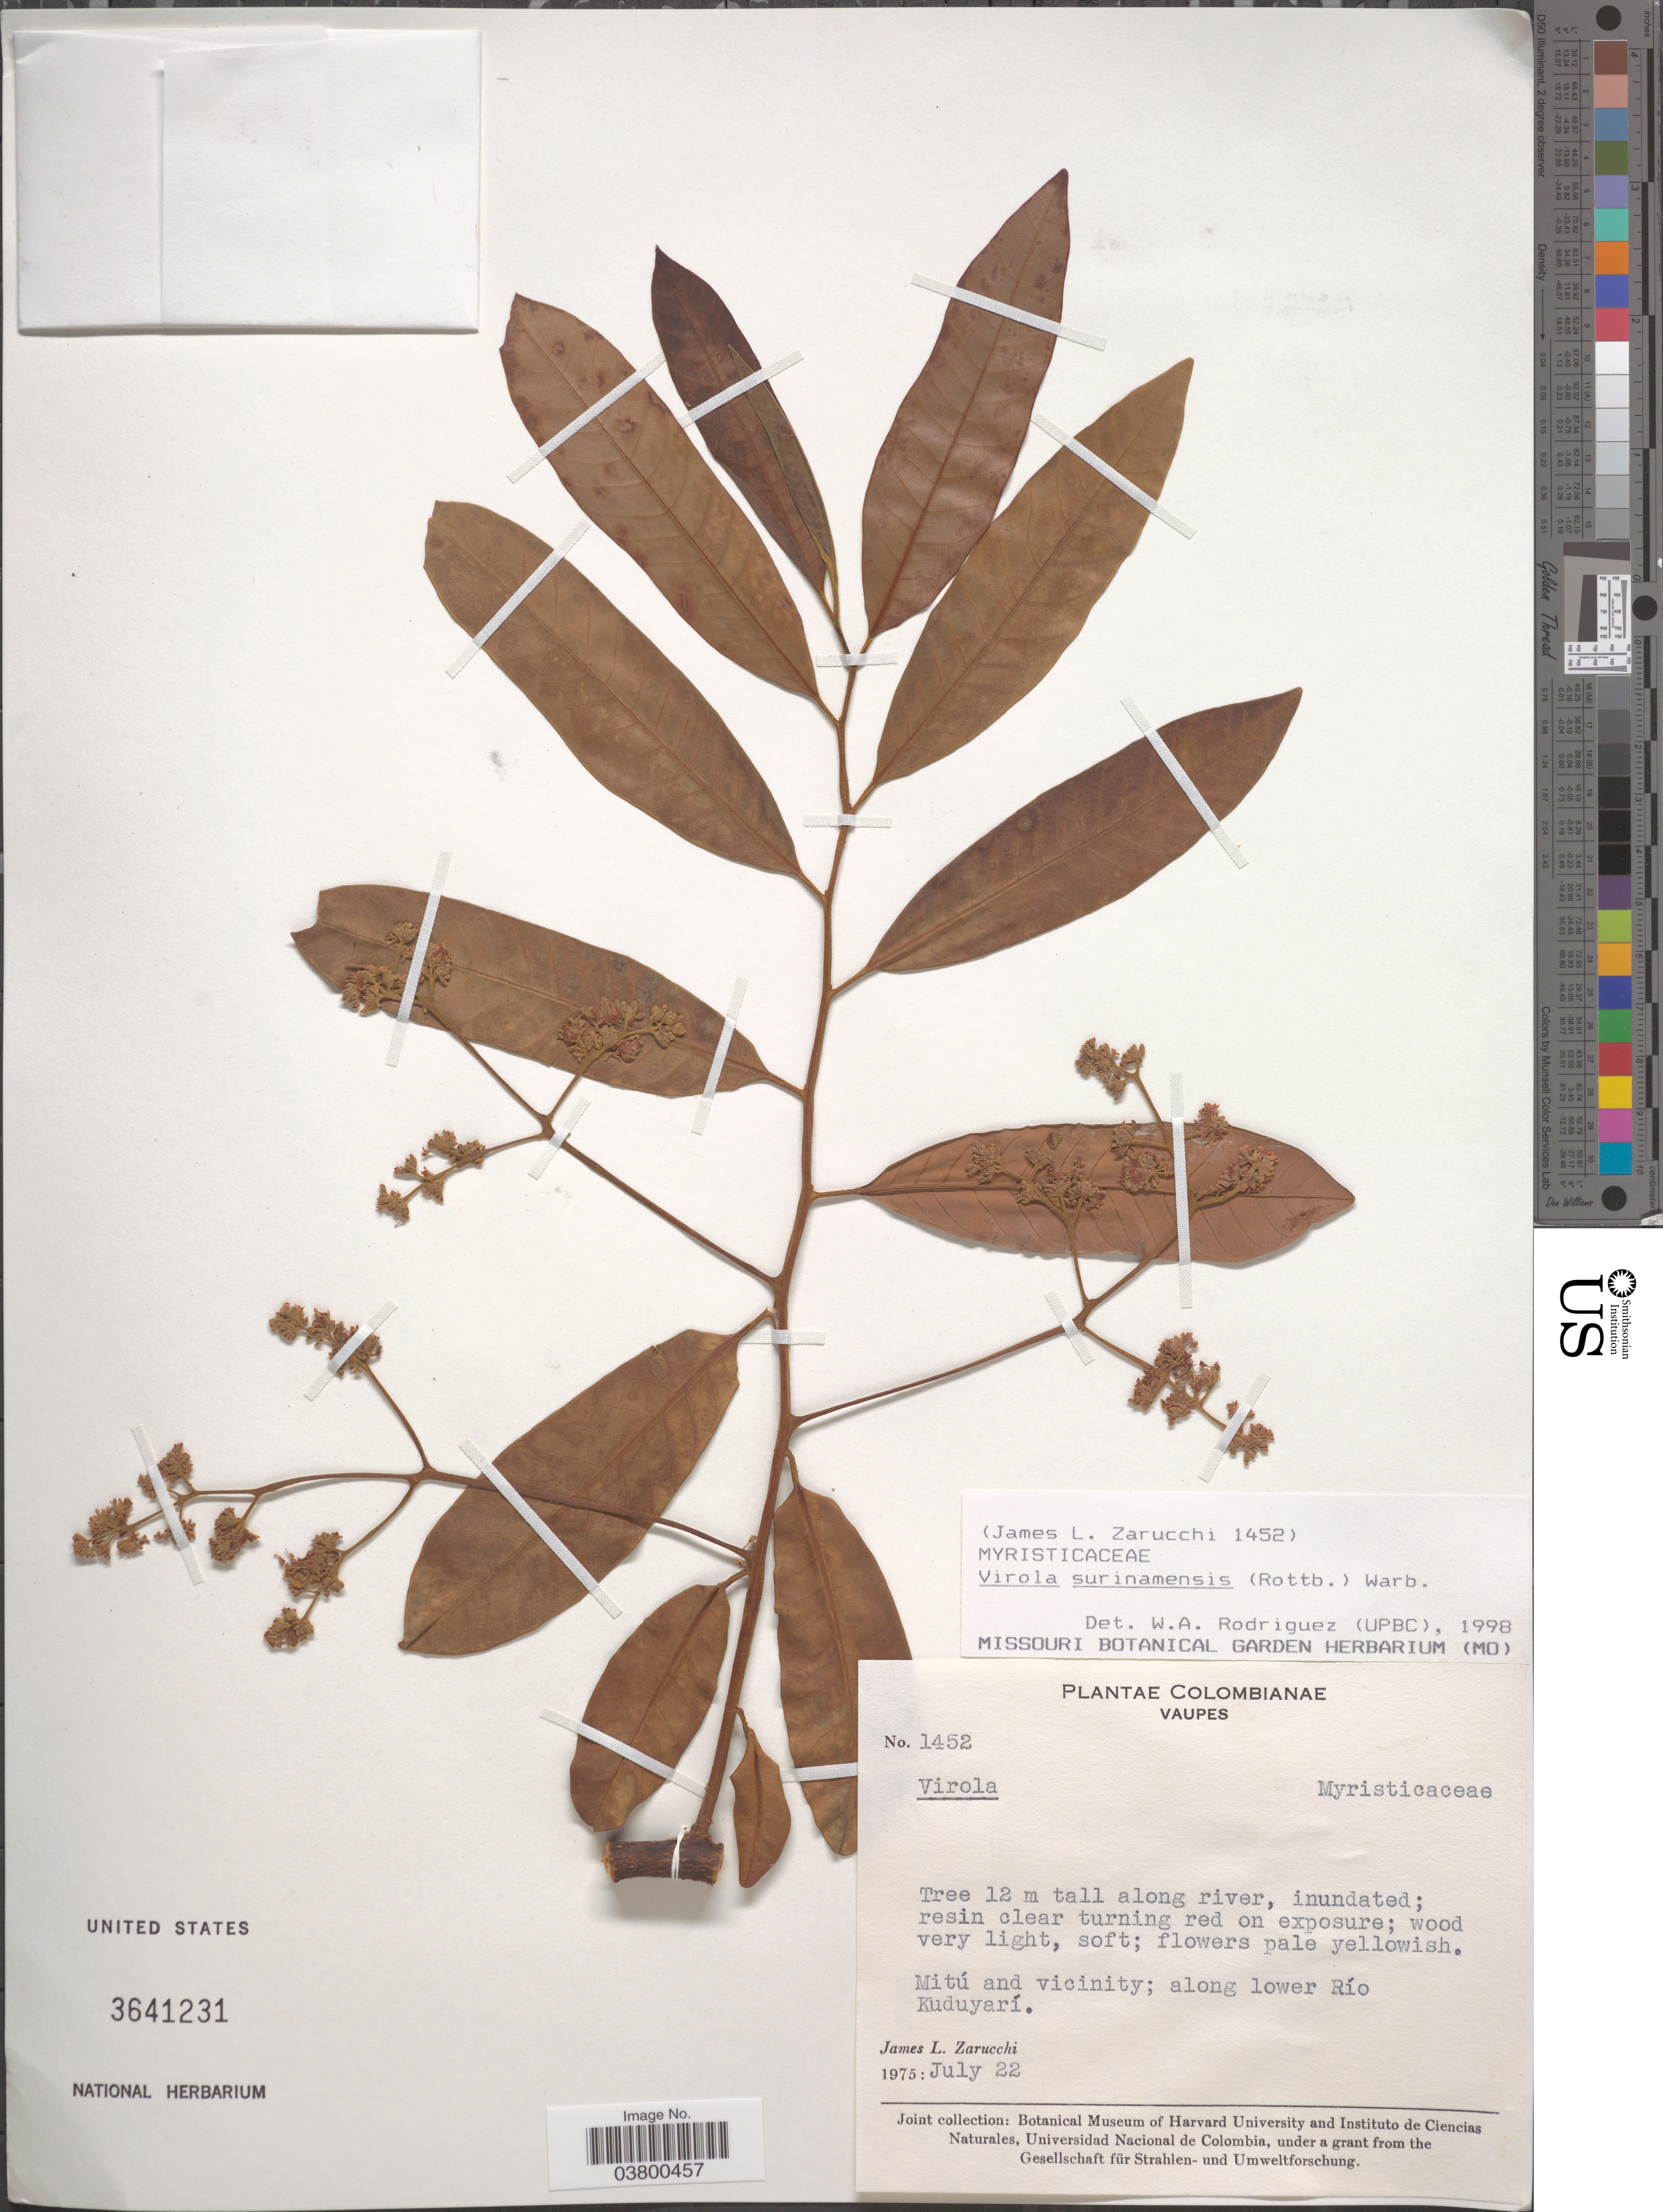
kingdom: Plantae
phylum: Tracheophyta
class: Magnoliopsida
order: Magnoliales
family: Myristicaceae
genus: Virola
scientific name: Virola surinamensis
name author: (Rol.) Warb.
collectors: J. L. Zarucchi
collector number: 1452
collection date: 1975-07-22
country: Colombia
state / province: Vaupés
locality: Mitú and vicinity; along lower Río Kuduyarí.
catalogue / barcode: US 3641231